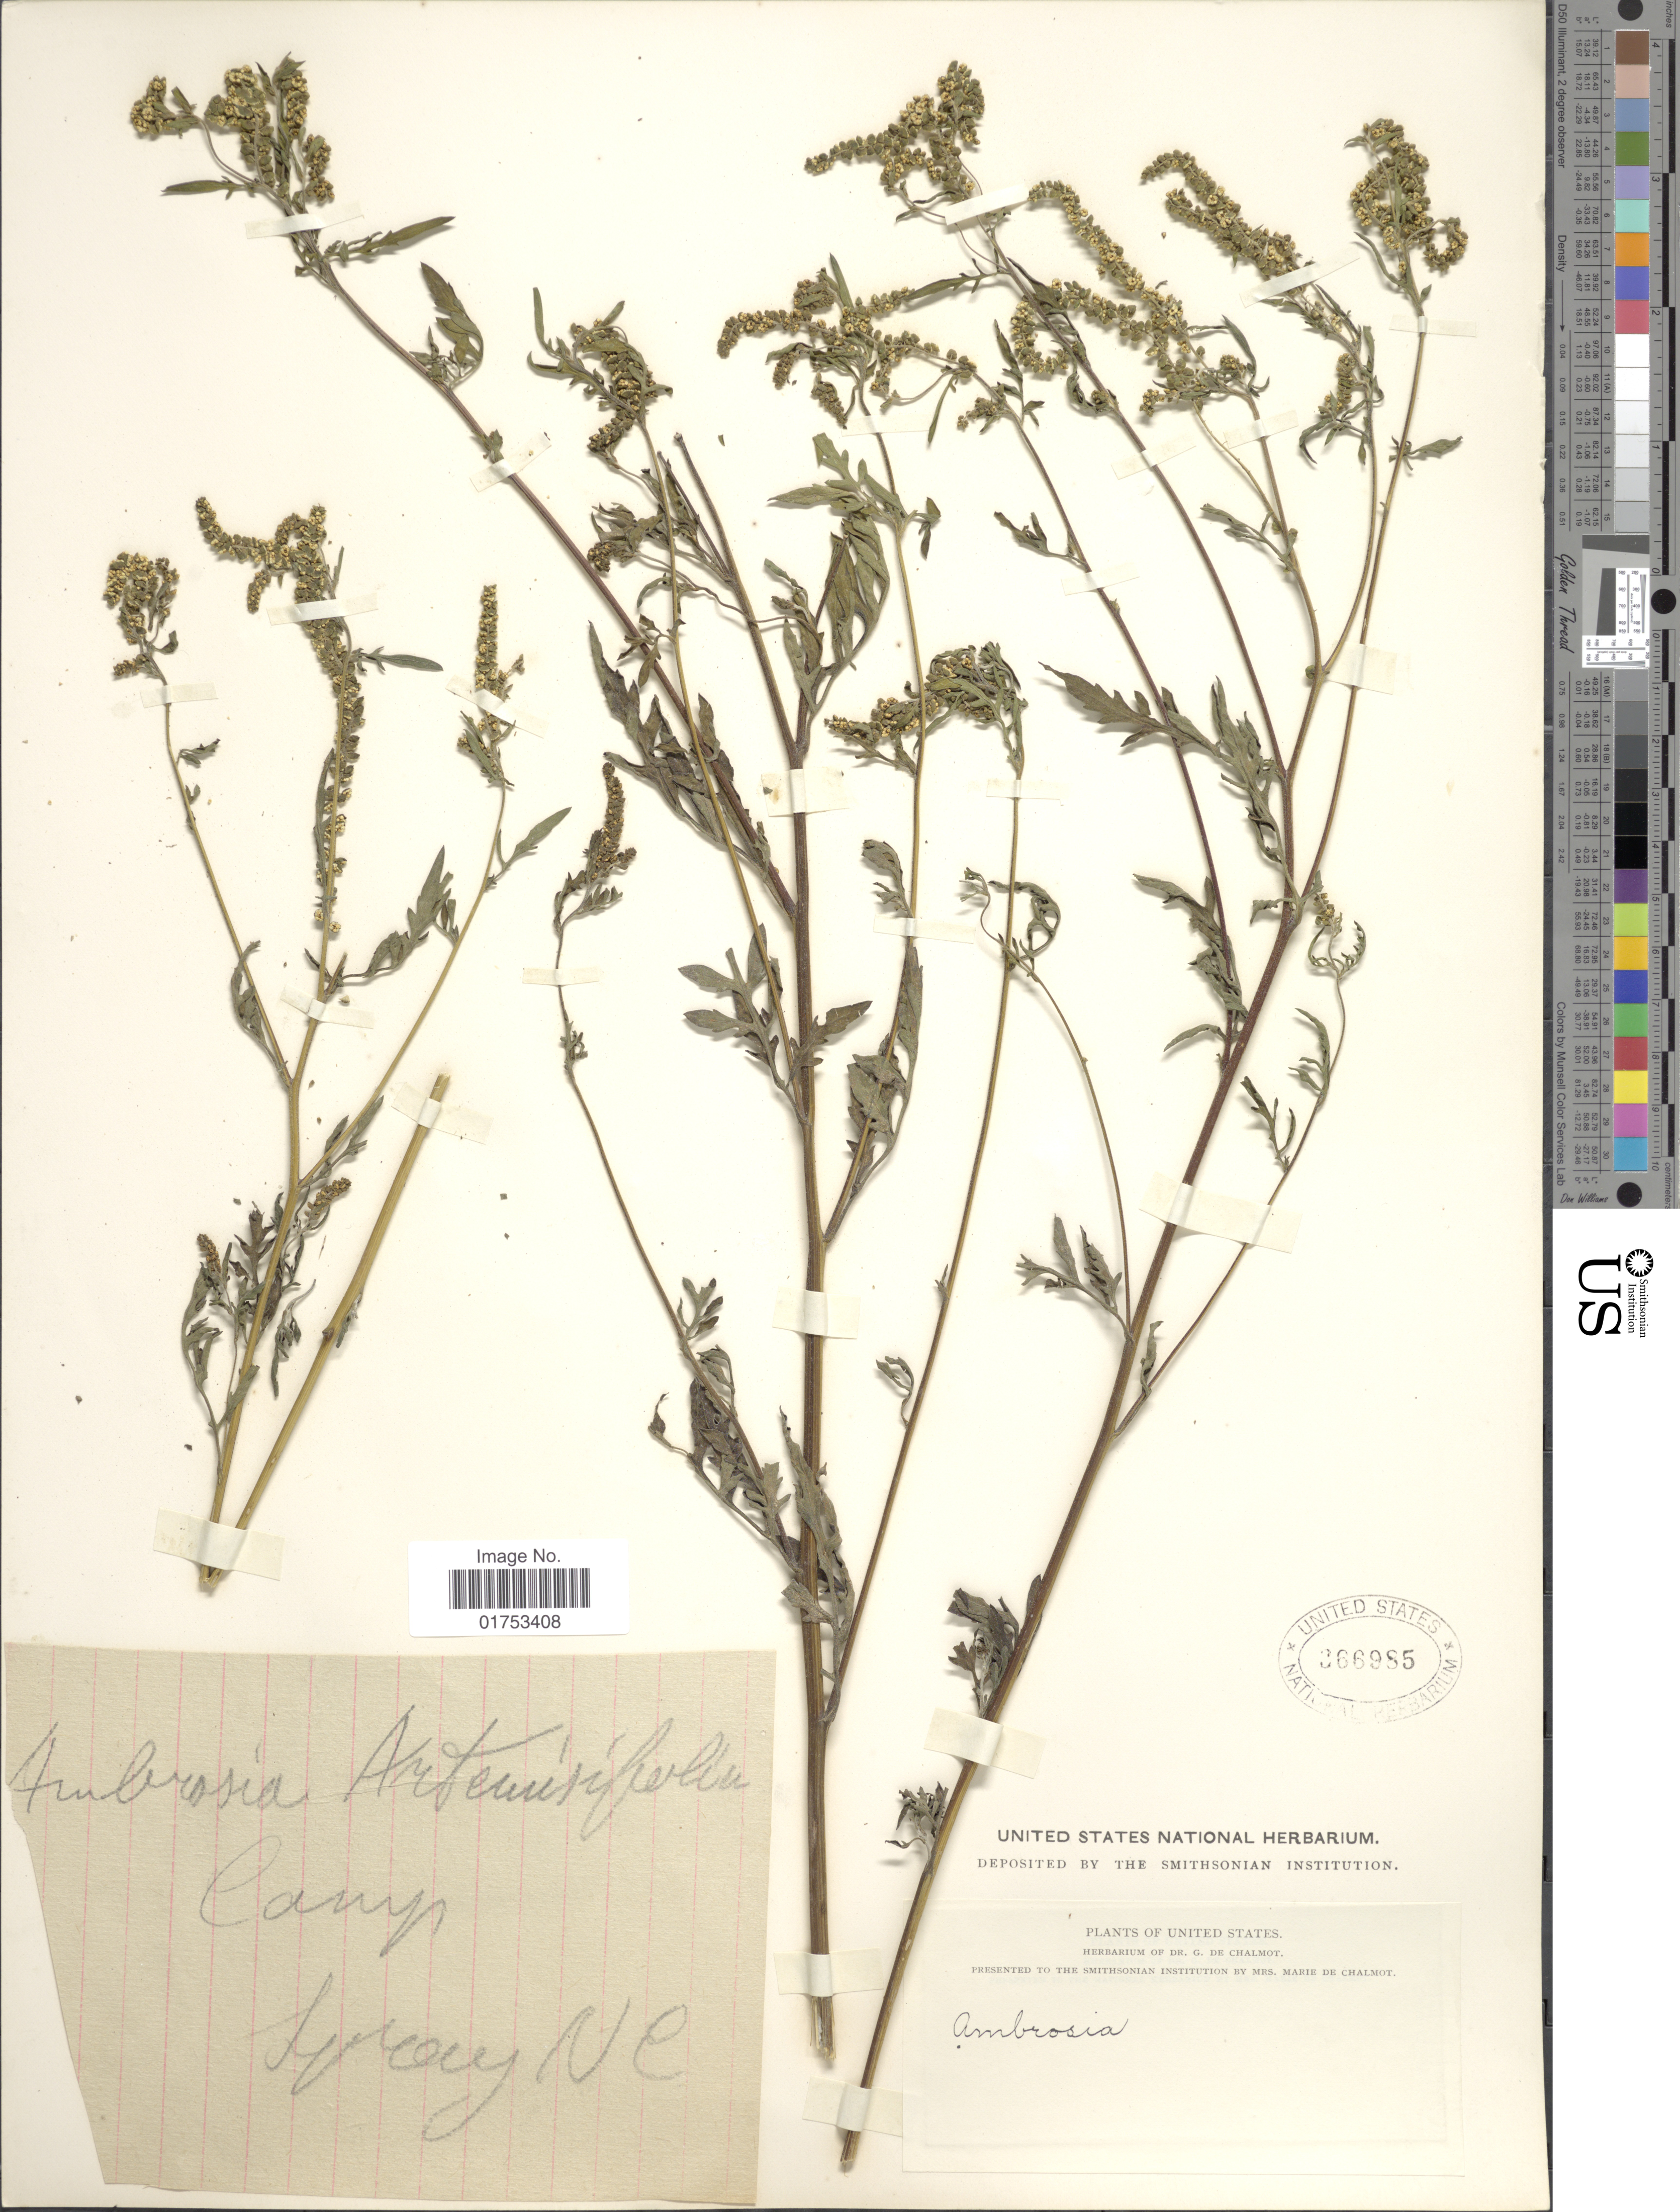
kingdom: Plantae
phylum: Tracheophyta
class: Magnoliopsida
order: Asterales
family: Asteraceae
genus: Ambrosia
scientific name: Ambrosia artemisiifolia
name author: L.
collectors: ex herb. G. de Chalmot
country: United States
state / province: North Carolina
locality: United States, Spray, N. C.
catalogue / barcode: US 366985